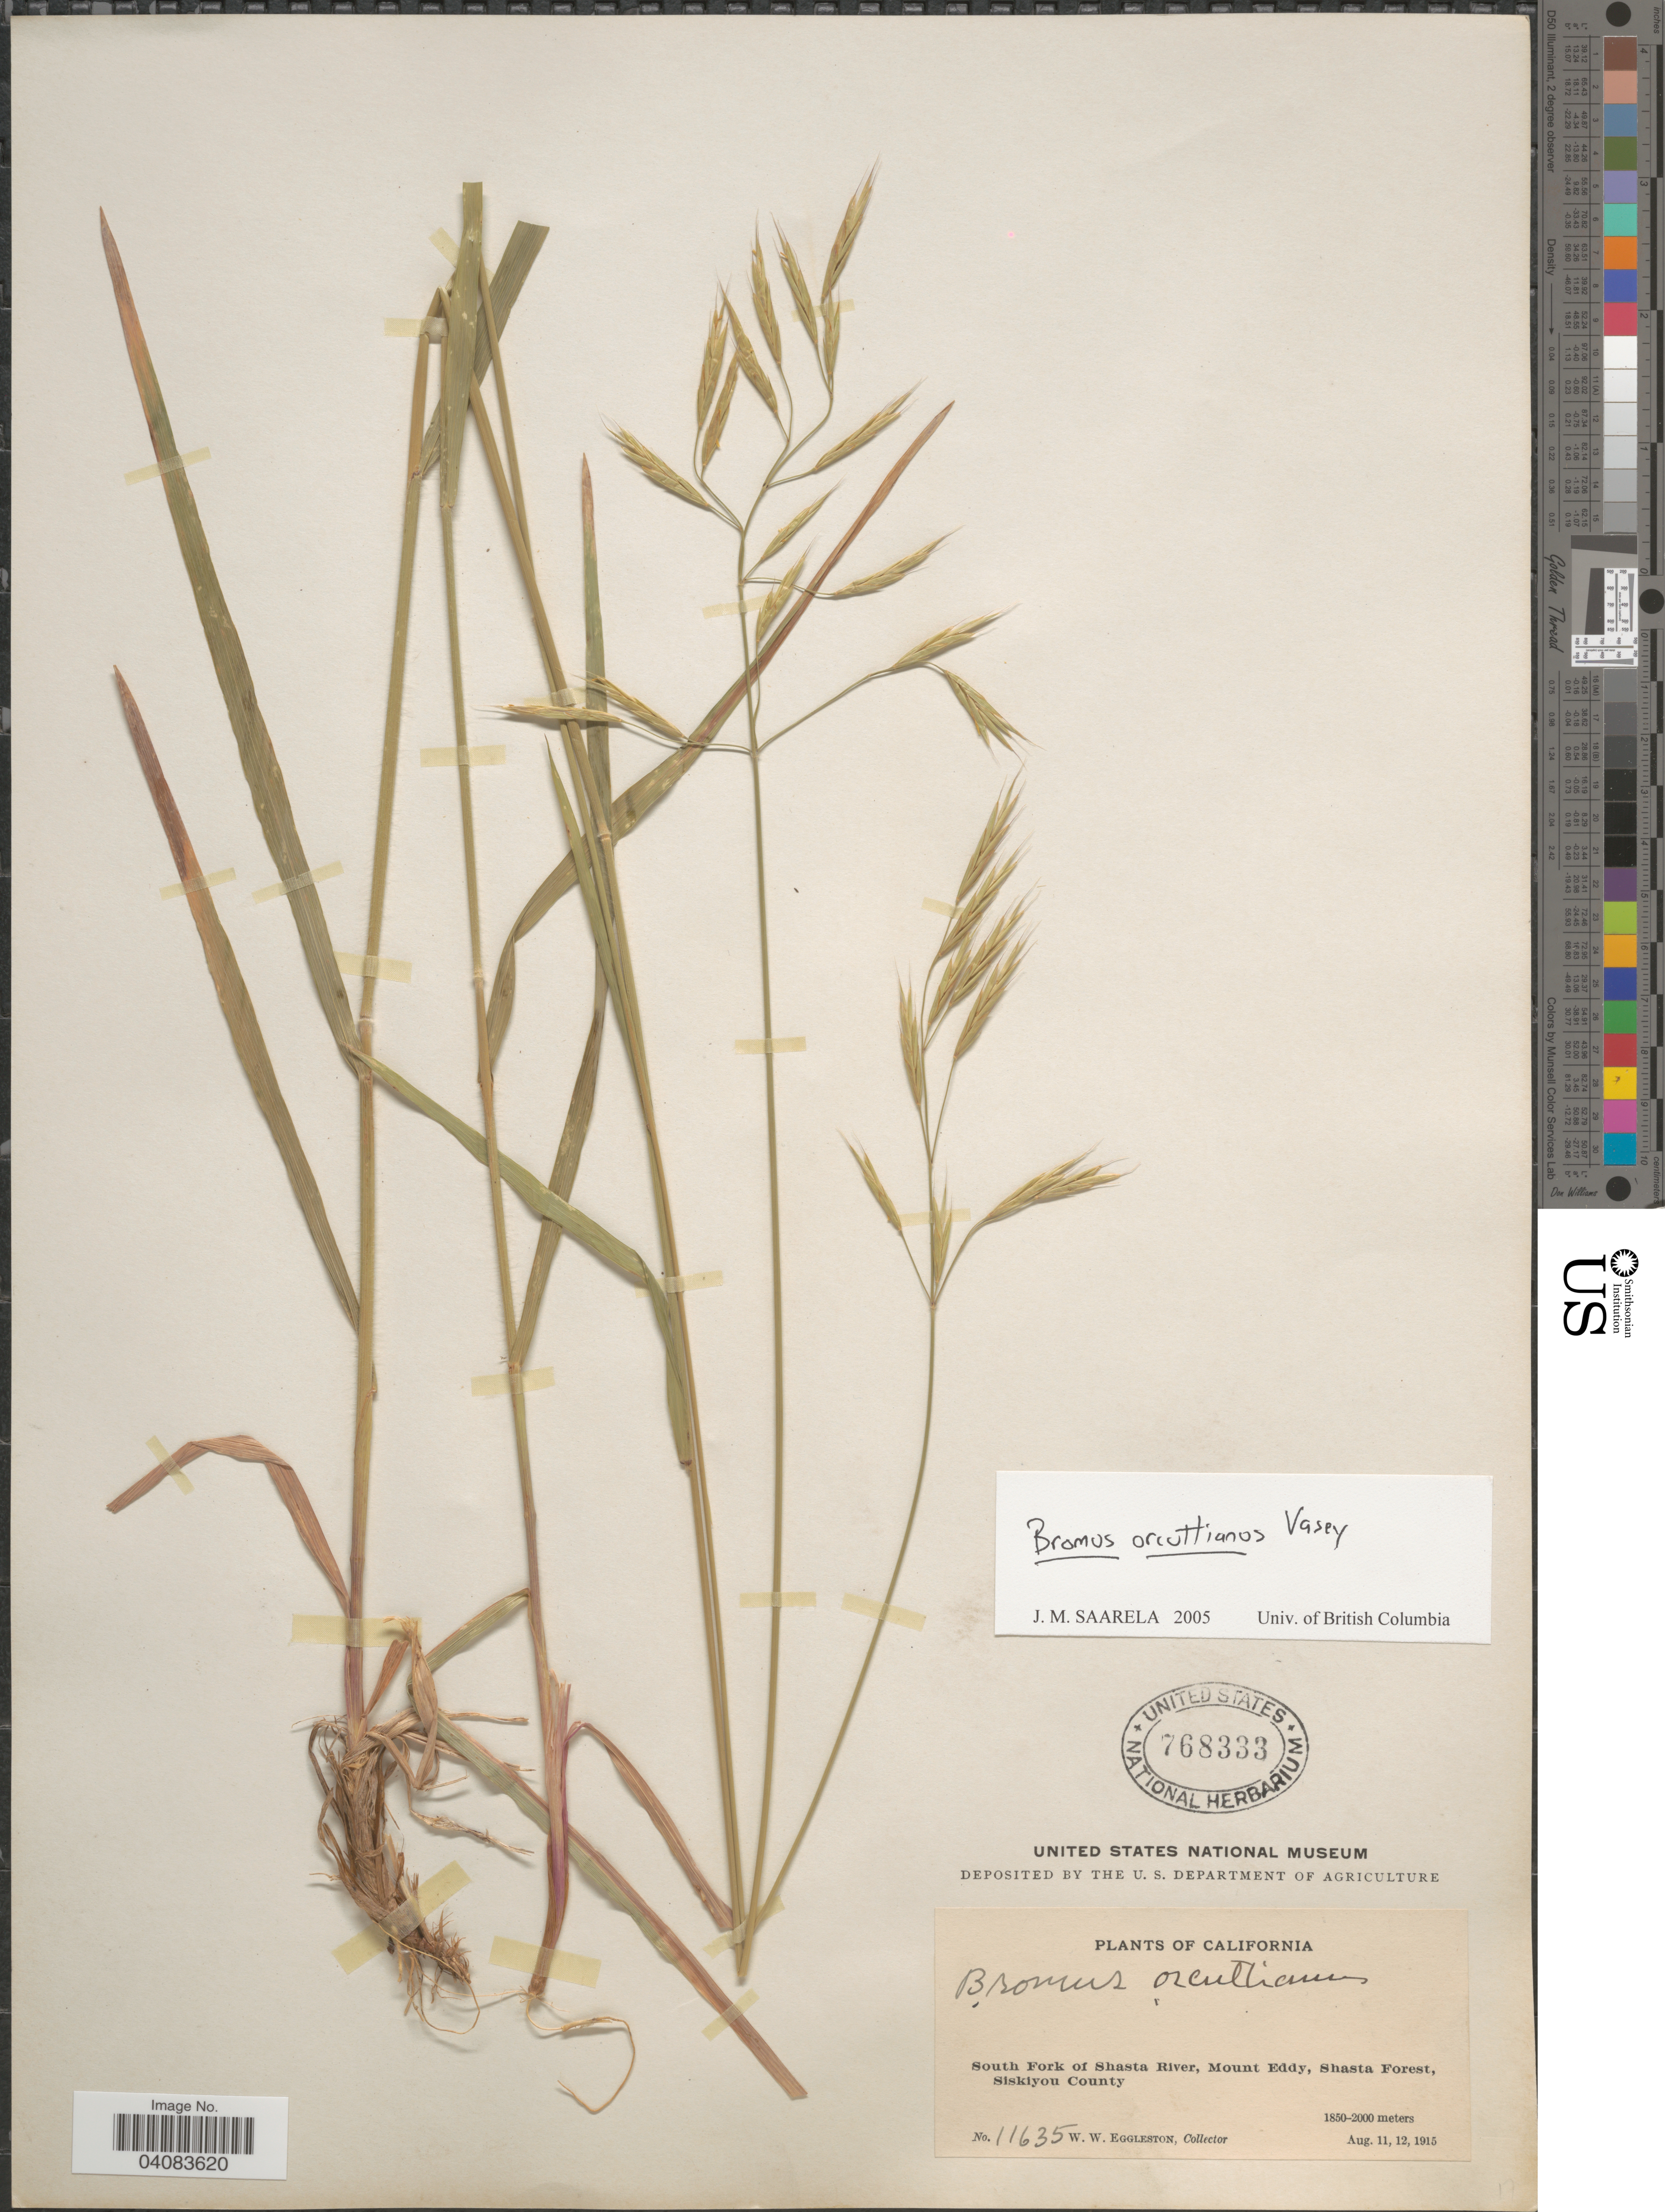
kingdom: Plantae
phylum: Tracheophyta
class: Liliopsida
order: Poales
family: Poaceae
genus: Bromus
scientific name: Bromus orcuttianus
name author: Vasey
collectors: W. W. Eggleston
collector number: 11635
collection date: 1915-08-11/1915-08-12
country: United States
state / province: California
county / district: Siskiyou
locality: South Fork of Shasta River, Mount Eddy, Shasta Forest, Siskiyou County.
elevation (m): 1850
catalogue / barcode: US 768333